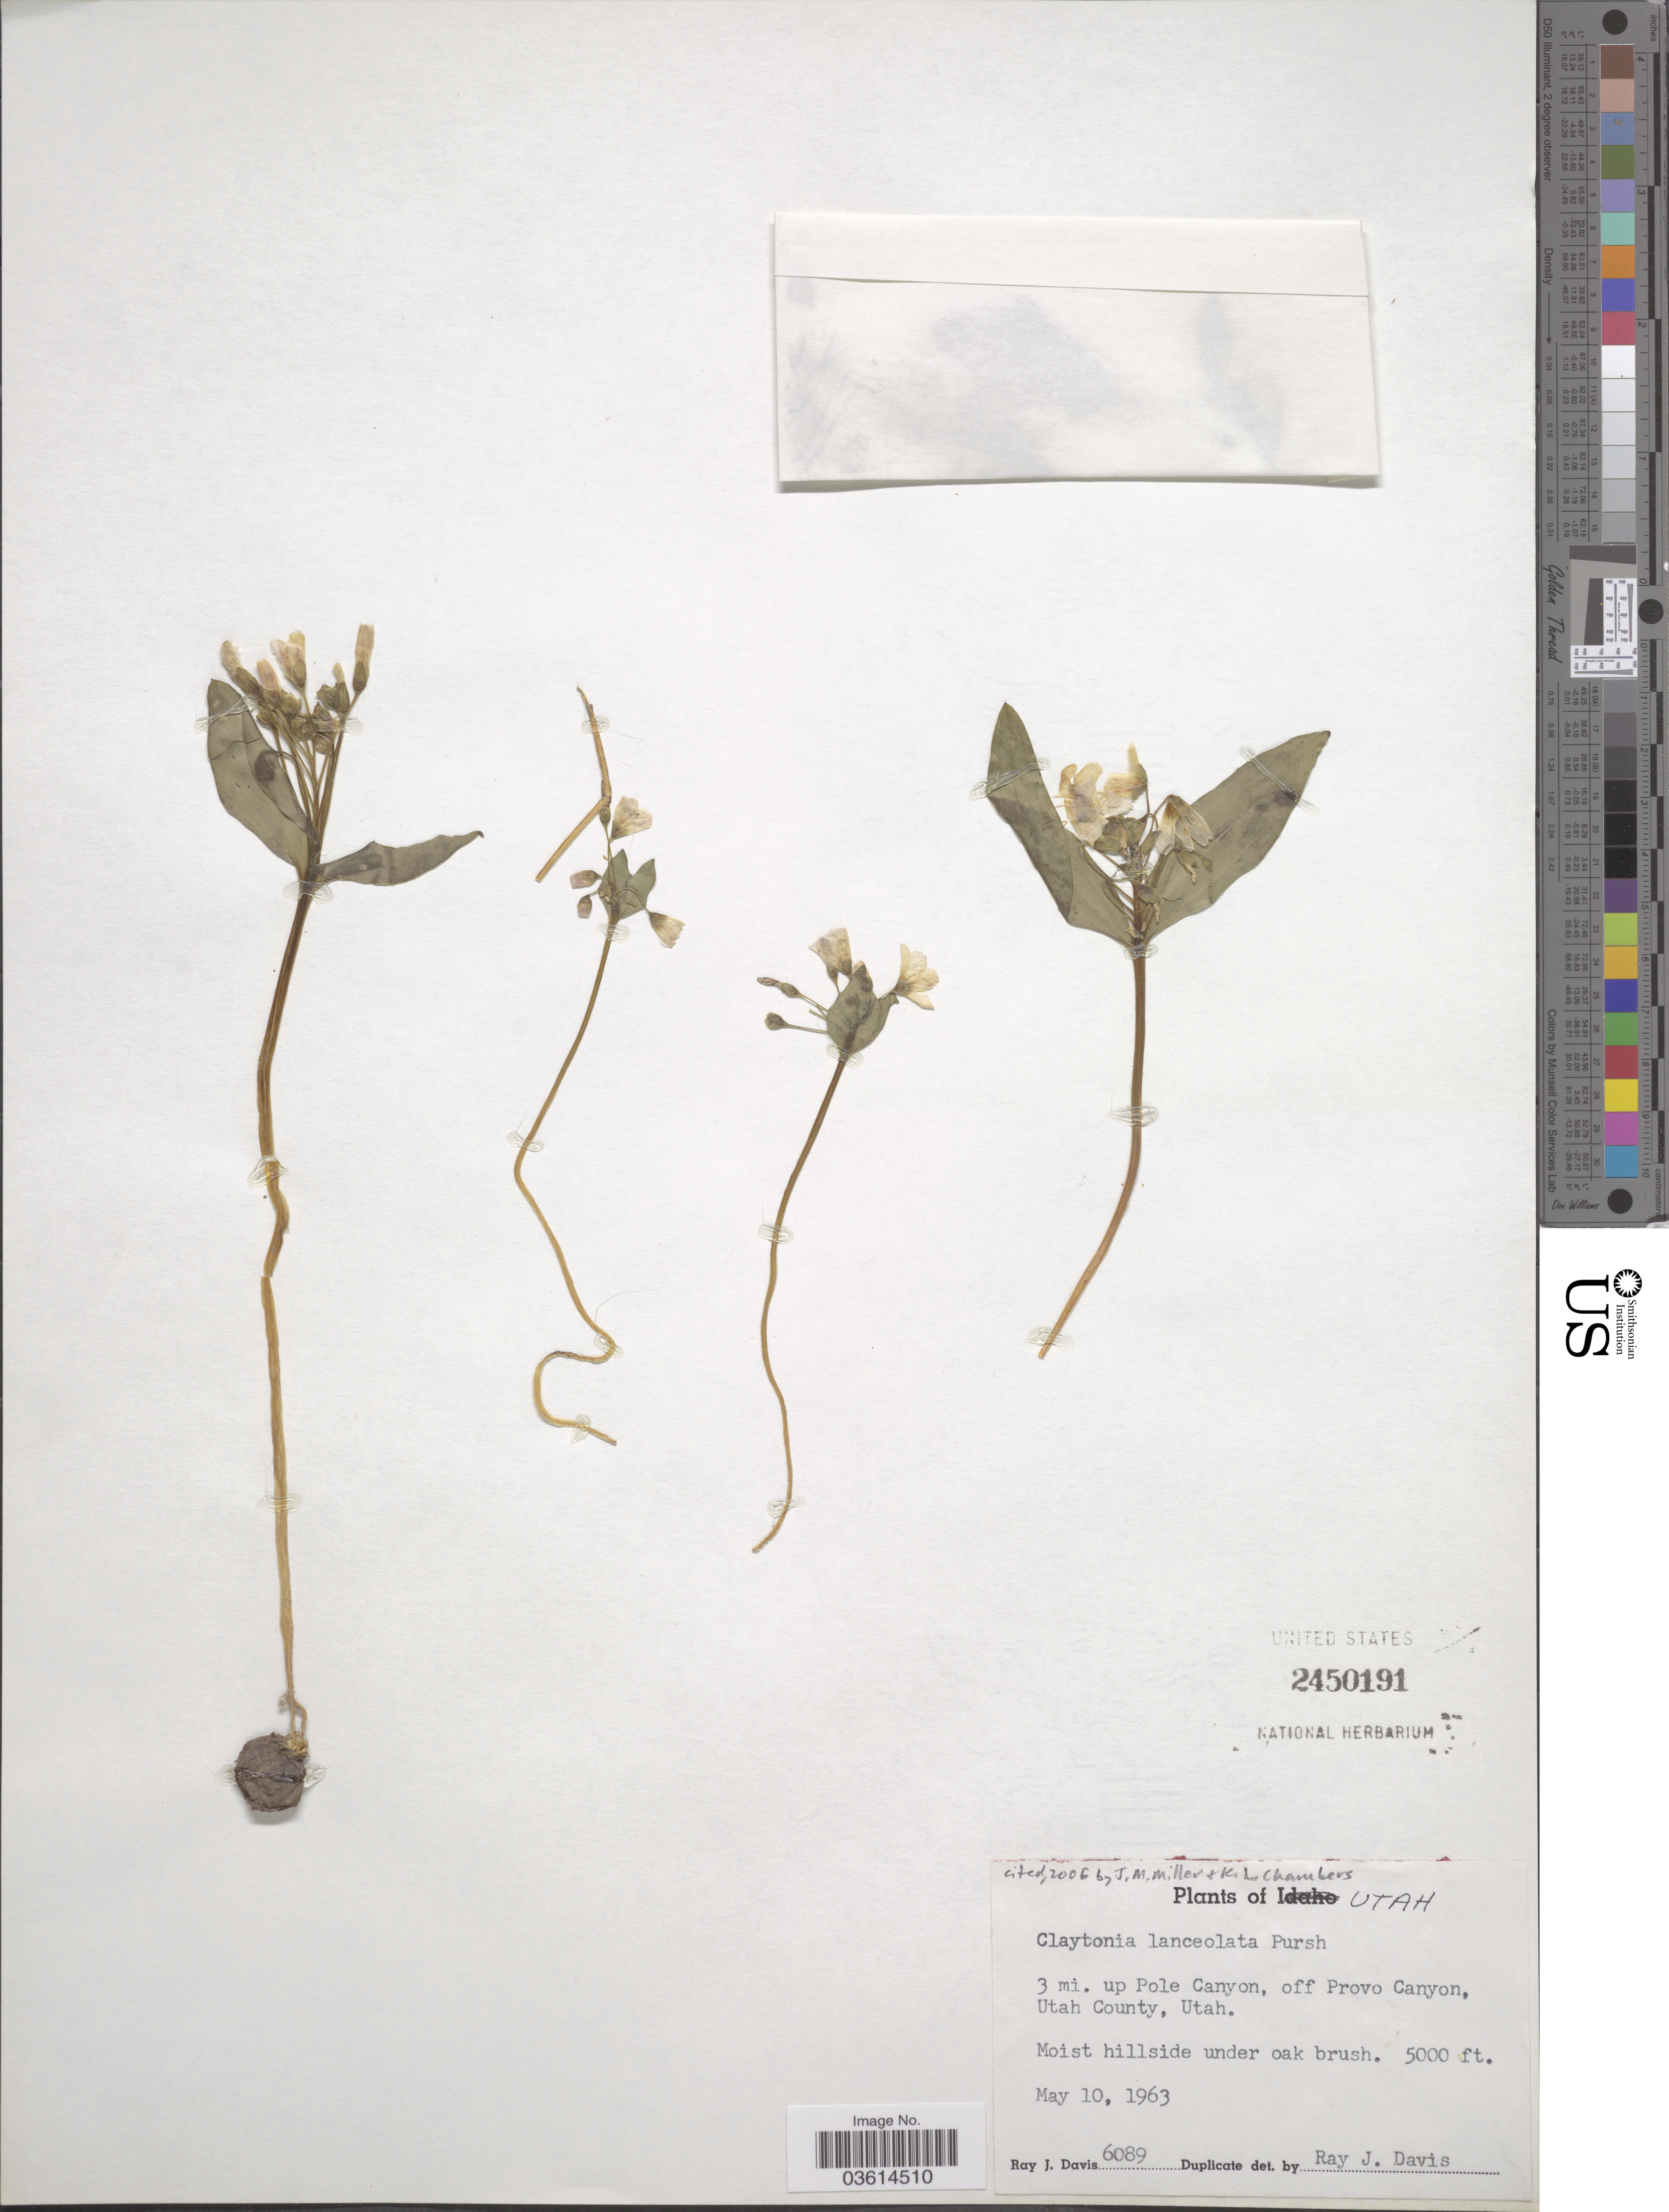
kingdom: Plantae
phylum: Tracheophyta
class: Magnoliopsida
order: Caryophyllales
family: Montiaceae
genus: Claytonia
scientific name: Claytonia lanceolata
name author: Pursh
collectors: R. Davis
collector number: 6089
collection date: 1963-05-10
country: United States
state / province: Utah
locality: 3 mi. up Pole Canyon, off Provo Canyon, Utah County.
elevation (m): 1524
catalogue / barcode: US 2450191